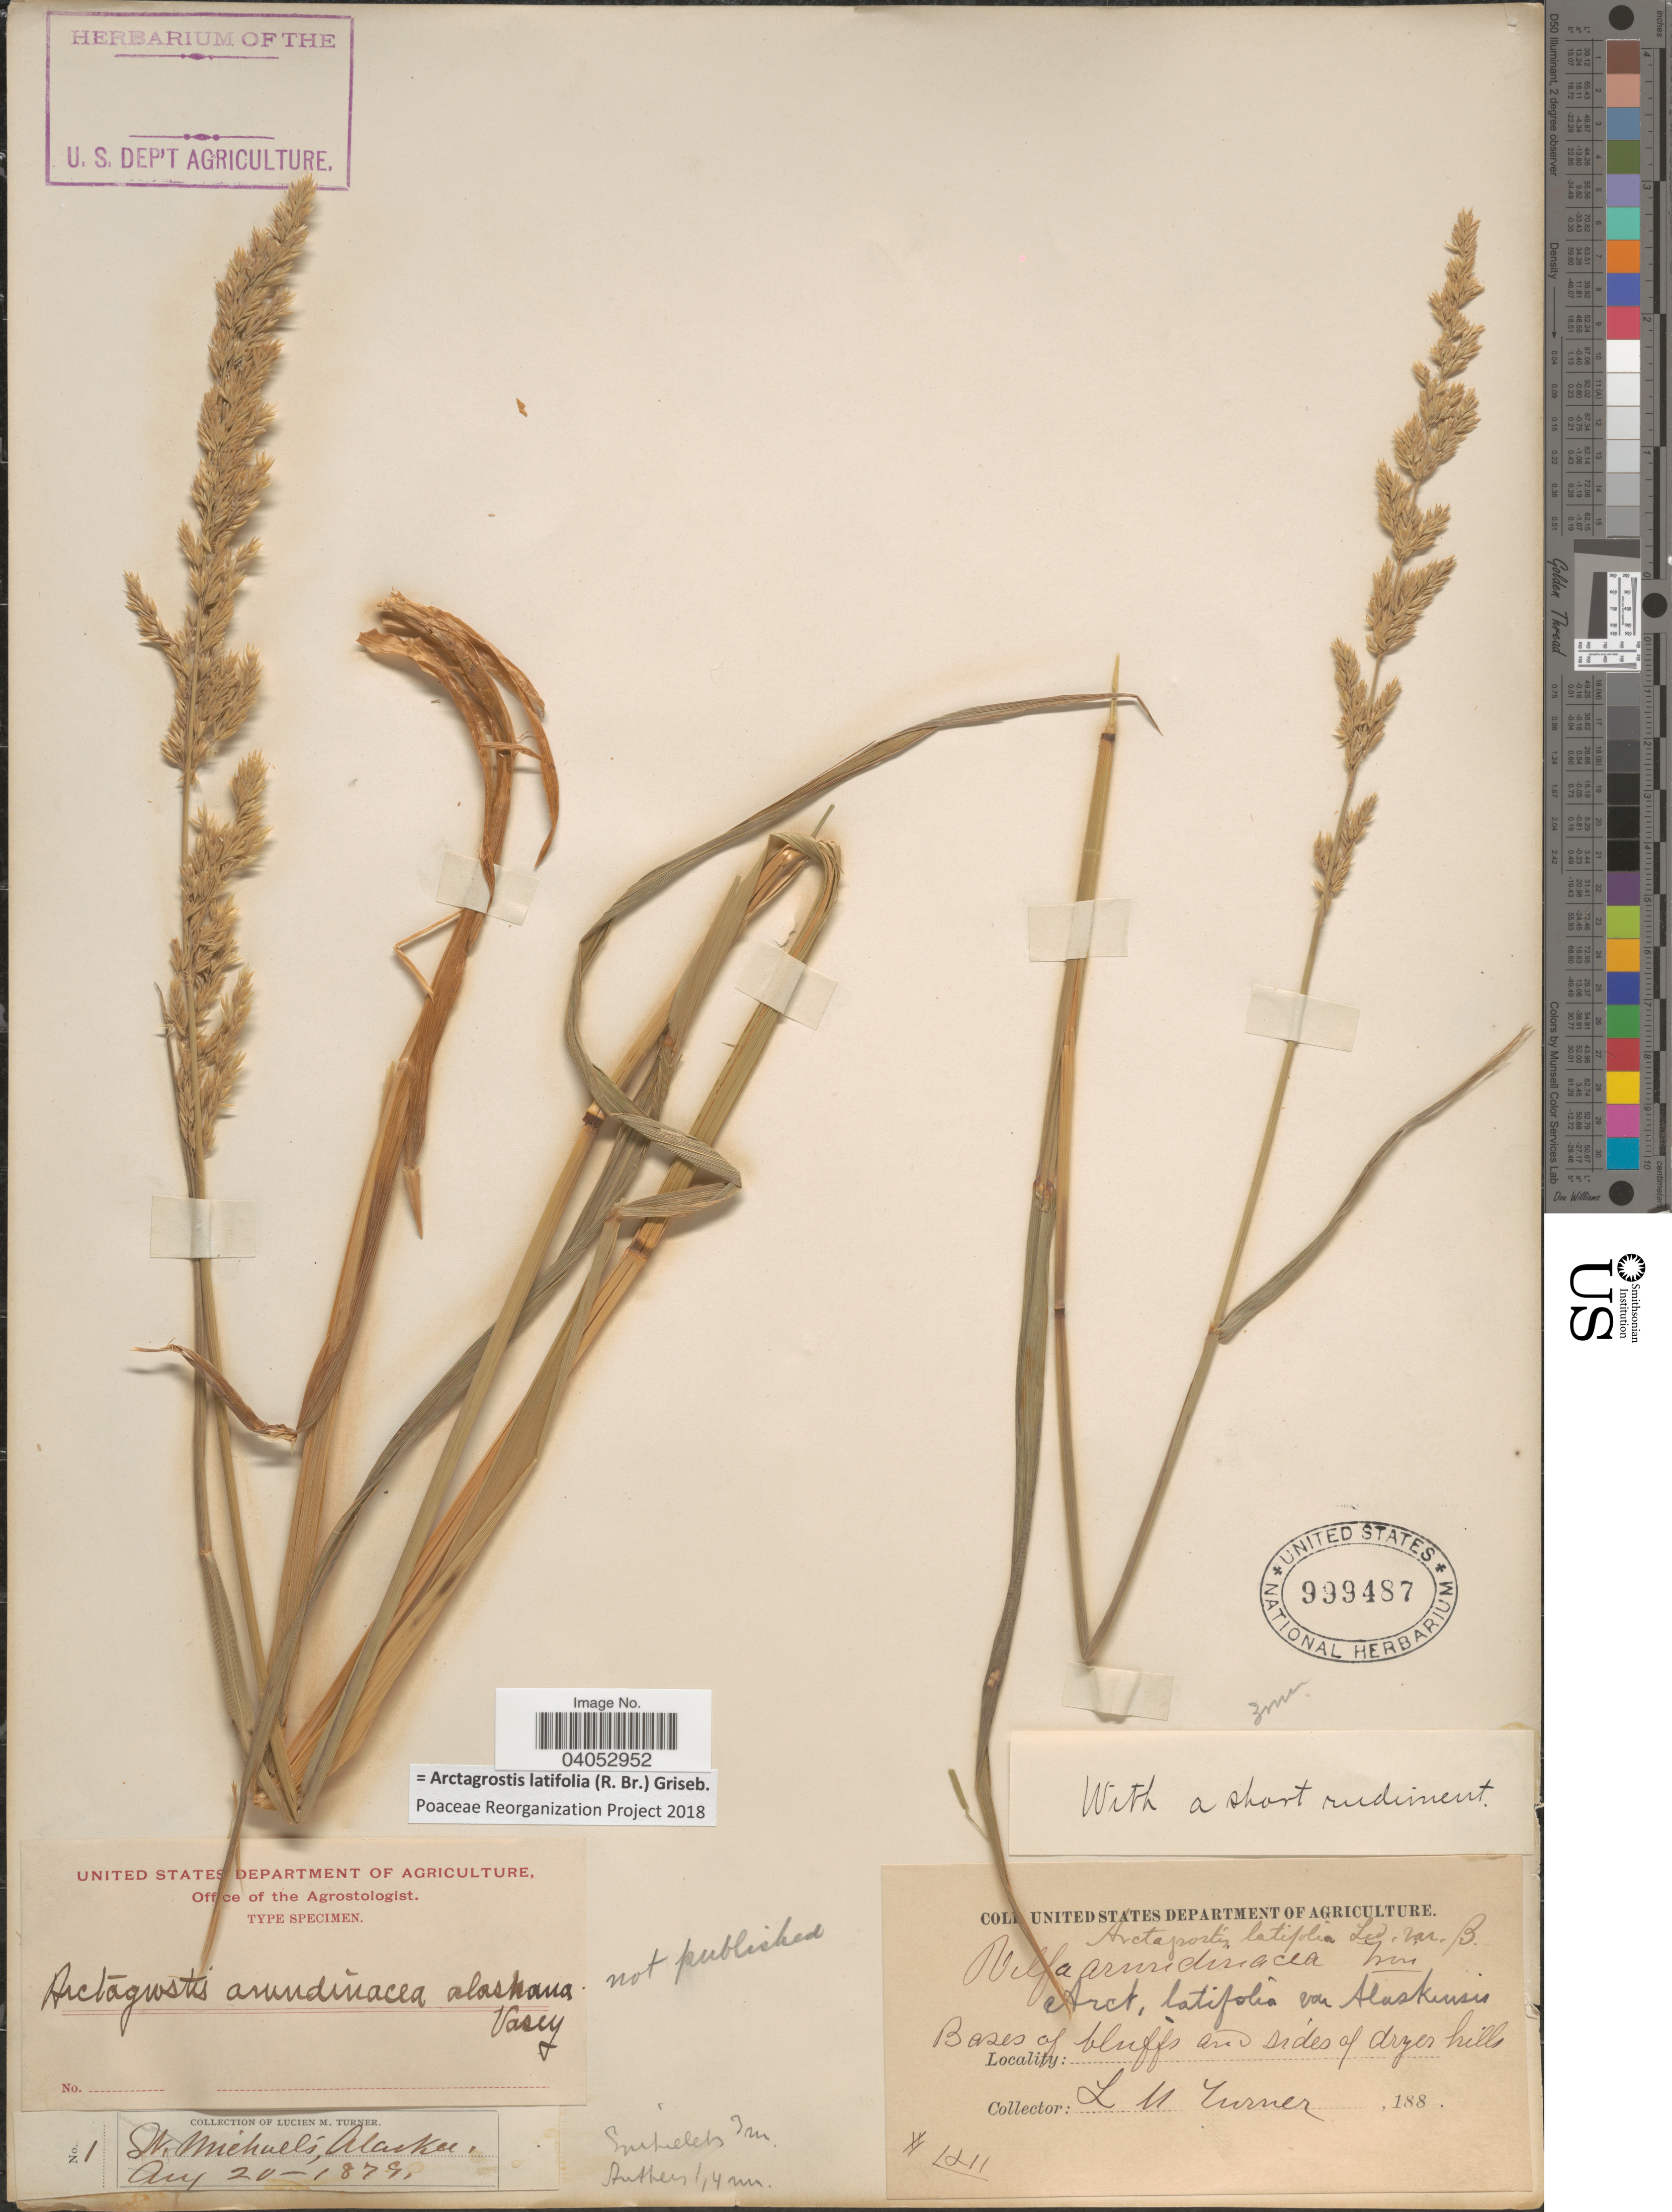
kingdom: Plantae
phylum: Tracheophyta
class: Liliopsida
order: Poales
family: Poaceae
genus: Arctagrostis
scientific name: Arctagrostis latifolia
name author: (R. Br.) Griseb.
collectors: L. M. Turner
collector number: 1211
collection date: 1879-08-20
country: United States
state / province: Alaska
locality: St. Michael's.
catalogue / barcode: US 999487